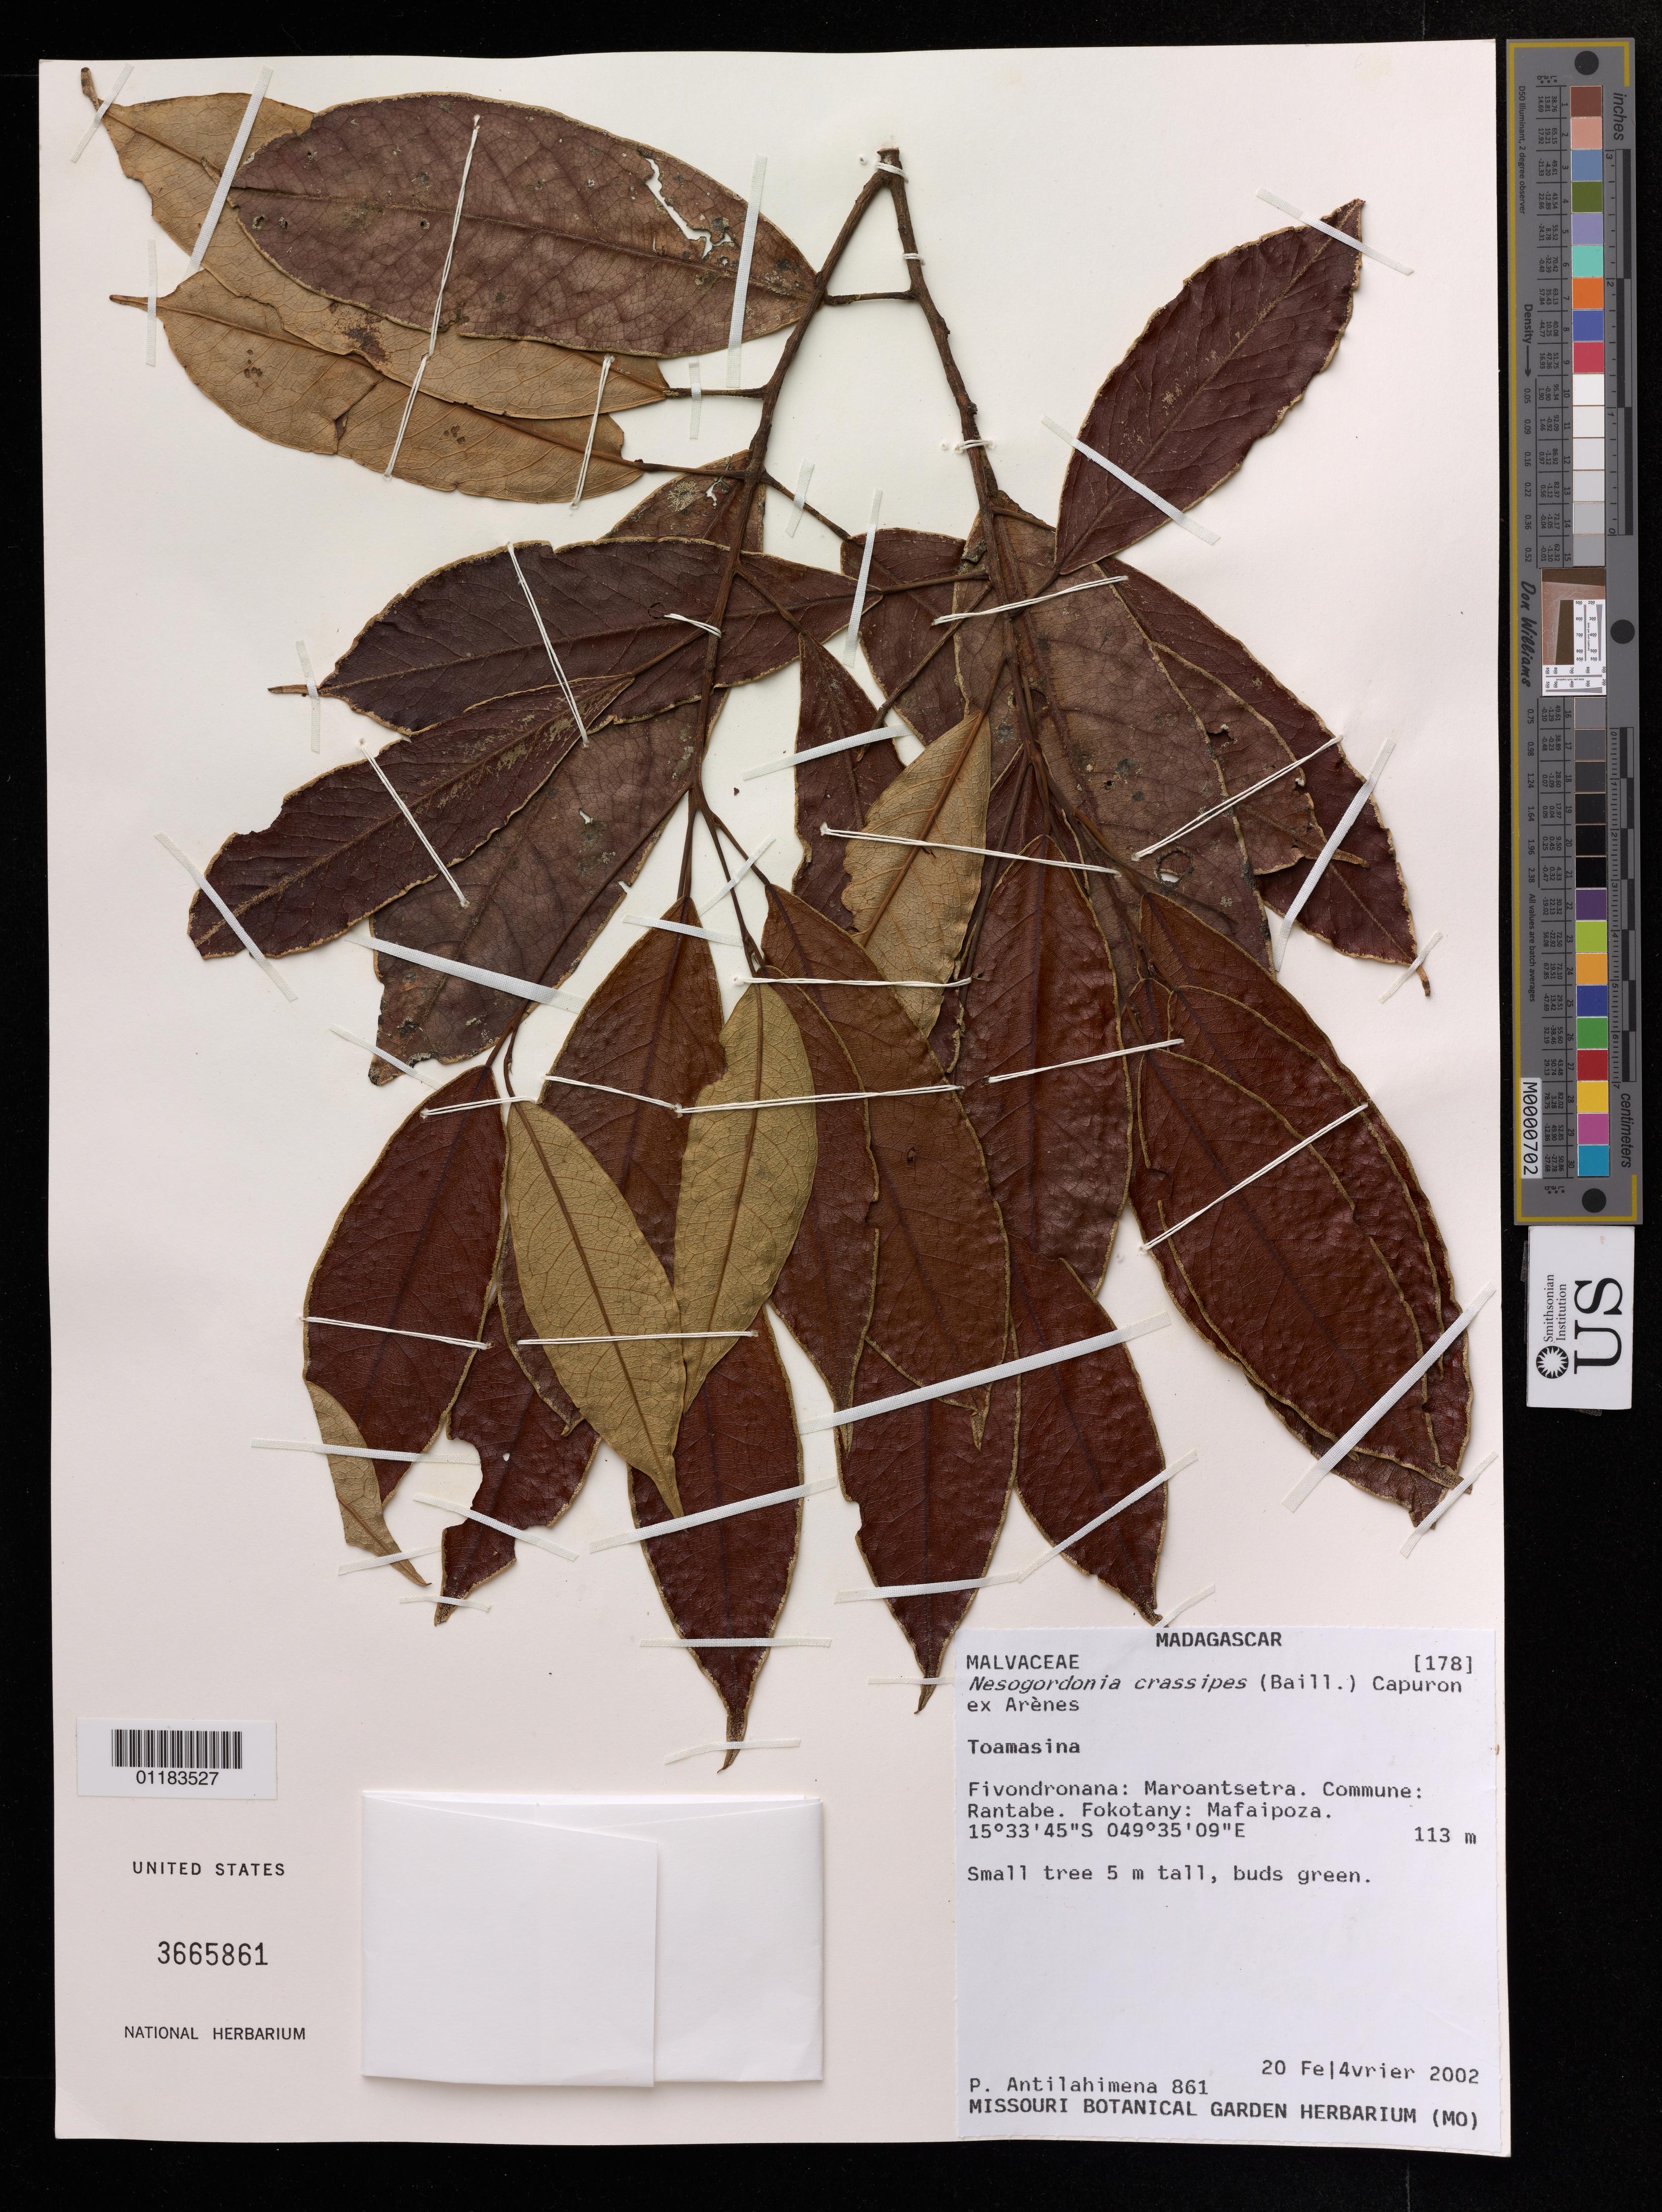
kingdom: Plantae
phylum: Tracheophyta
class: Magnoliopsida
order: Malvales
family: Malvaceae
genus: Nesogordonia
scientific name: Nesogordonia crassipes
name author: (Baill.) Capuron ex Arènes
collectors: P. Antilahimena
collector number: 861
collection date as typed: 20 avril 2002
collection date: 2002-04-20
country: Madagascar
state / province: Analanjirofo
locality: Fiv: Maroantsetra. Commune: Rantabe. Fokotany: Mafaipoza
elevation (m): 113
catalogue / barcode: US 3665861